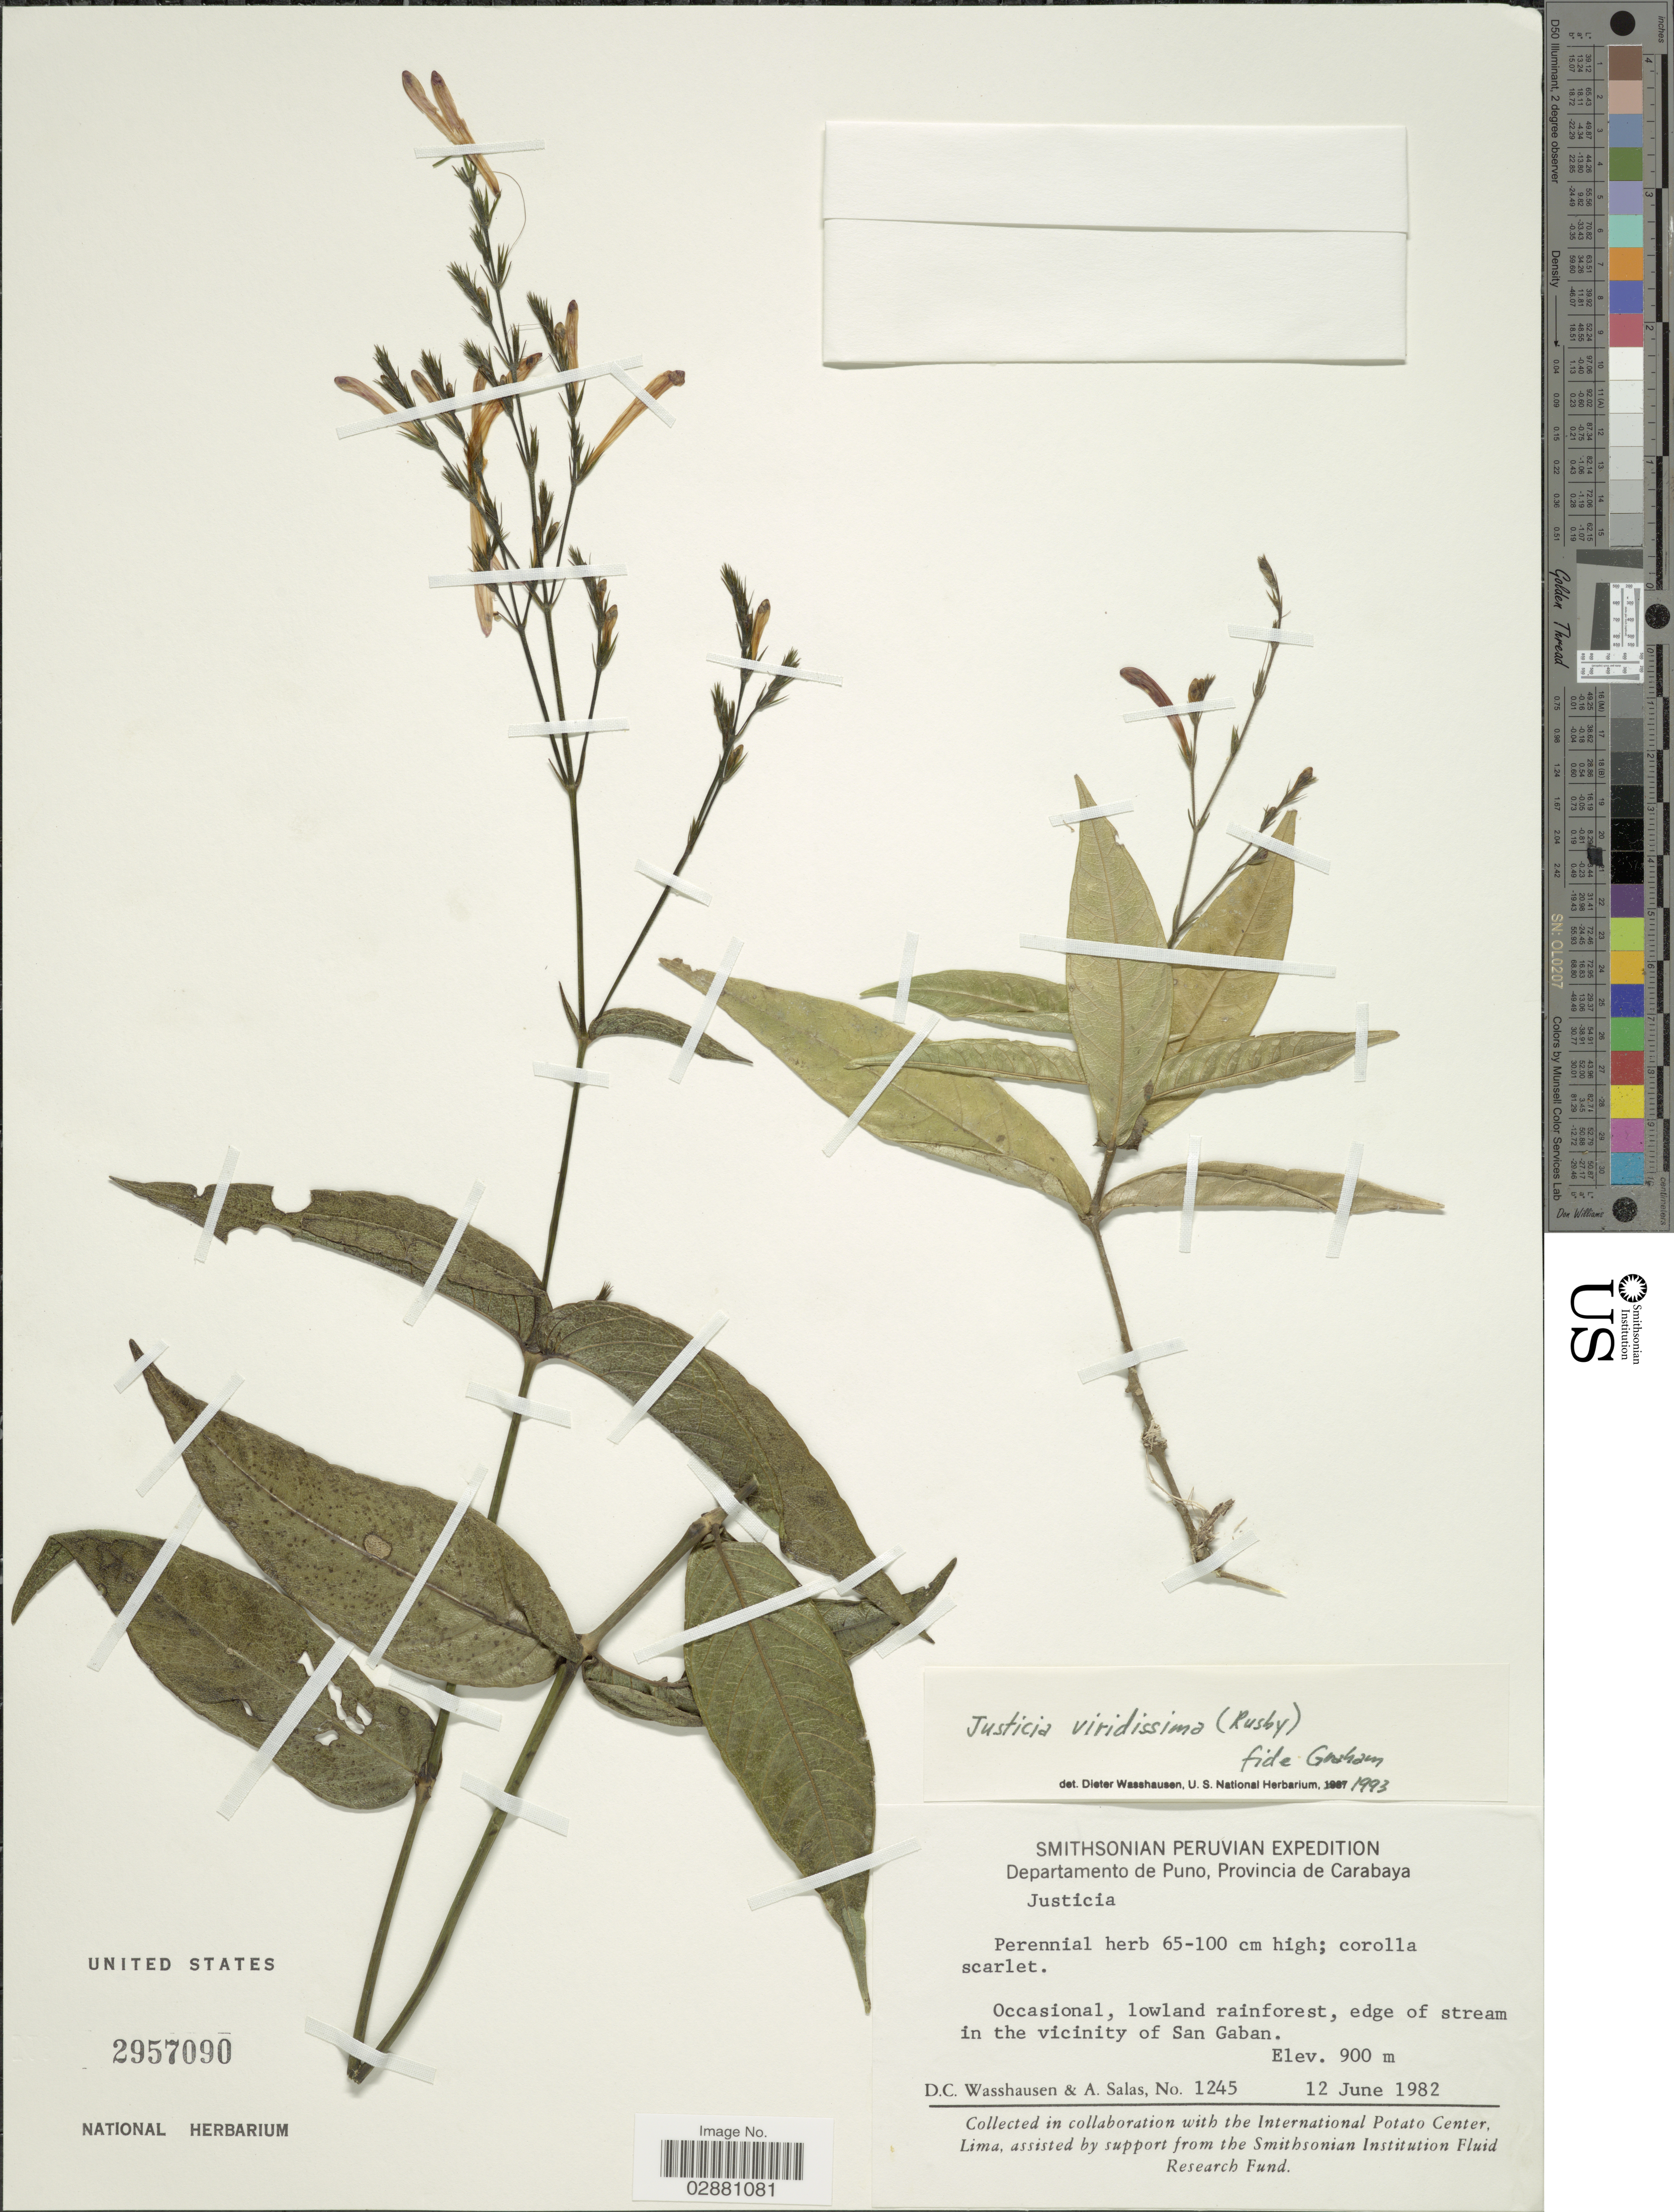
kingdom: Plantae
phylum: Tracheophyta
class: Magnoliopsida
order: Lamiales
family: Acanthaceae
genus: Beloperone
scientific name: Beloperone viridissima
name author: Rusby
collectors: D. C. Wasshausen & A. Salas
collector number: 1245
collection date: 1982-06-12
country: Peru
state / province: Puno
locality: Departamento de Puno, Provincia de Carabaya. Occasional, lowland rainforest, edge of stream in the vicinity of San Gaban.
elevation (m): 900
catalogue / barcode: US 2957090